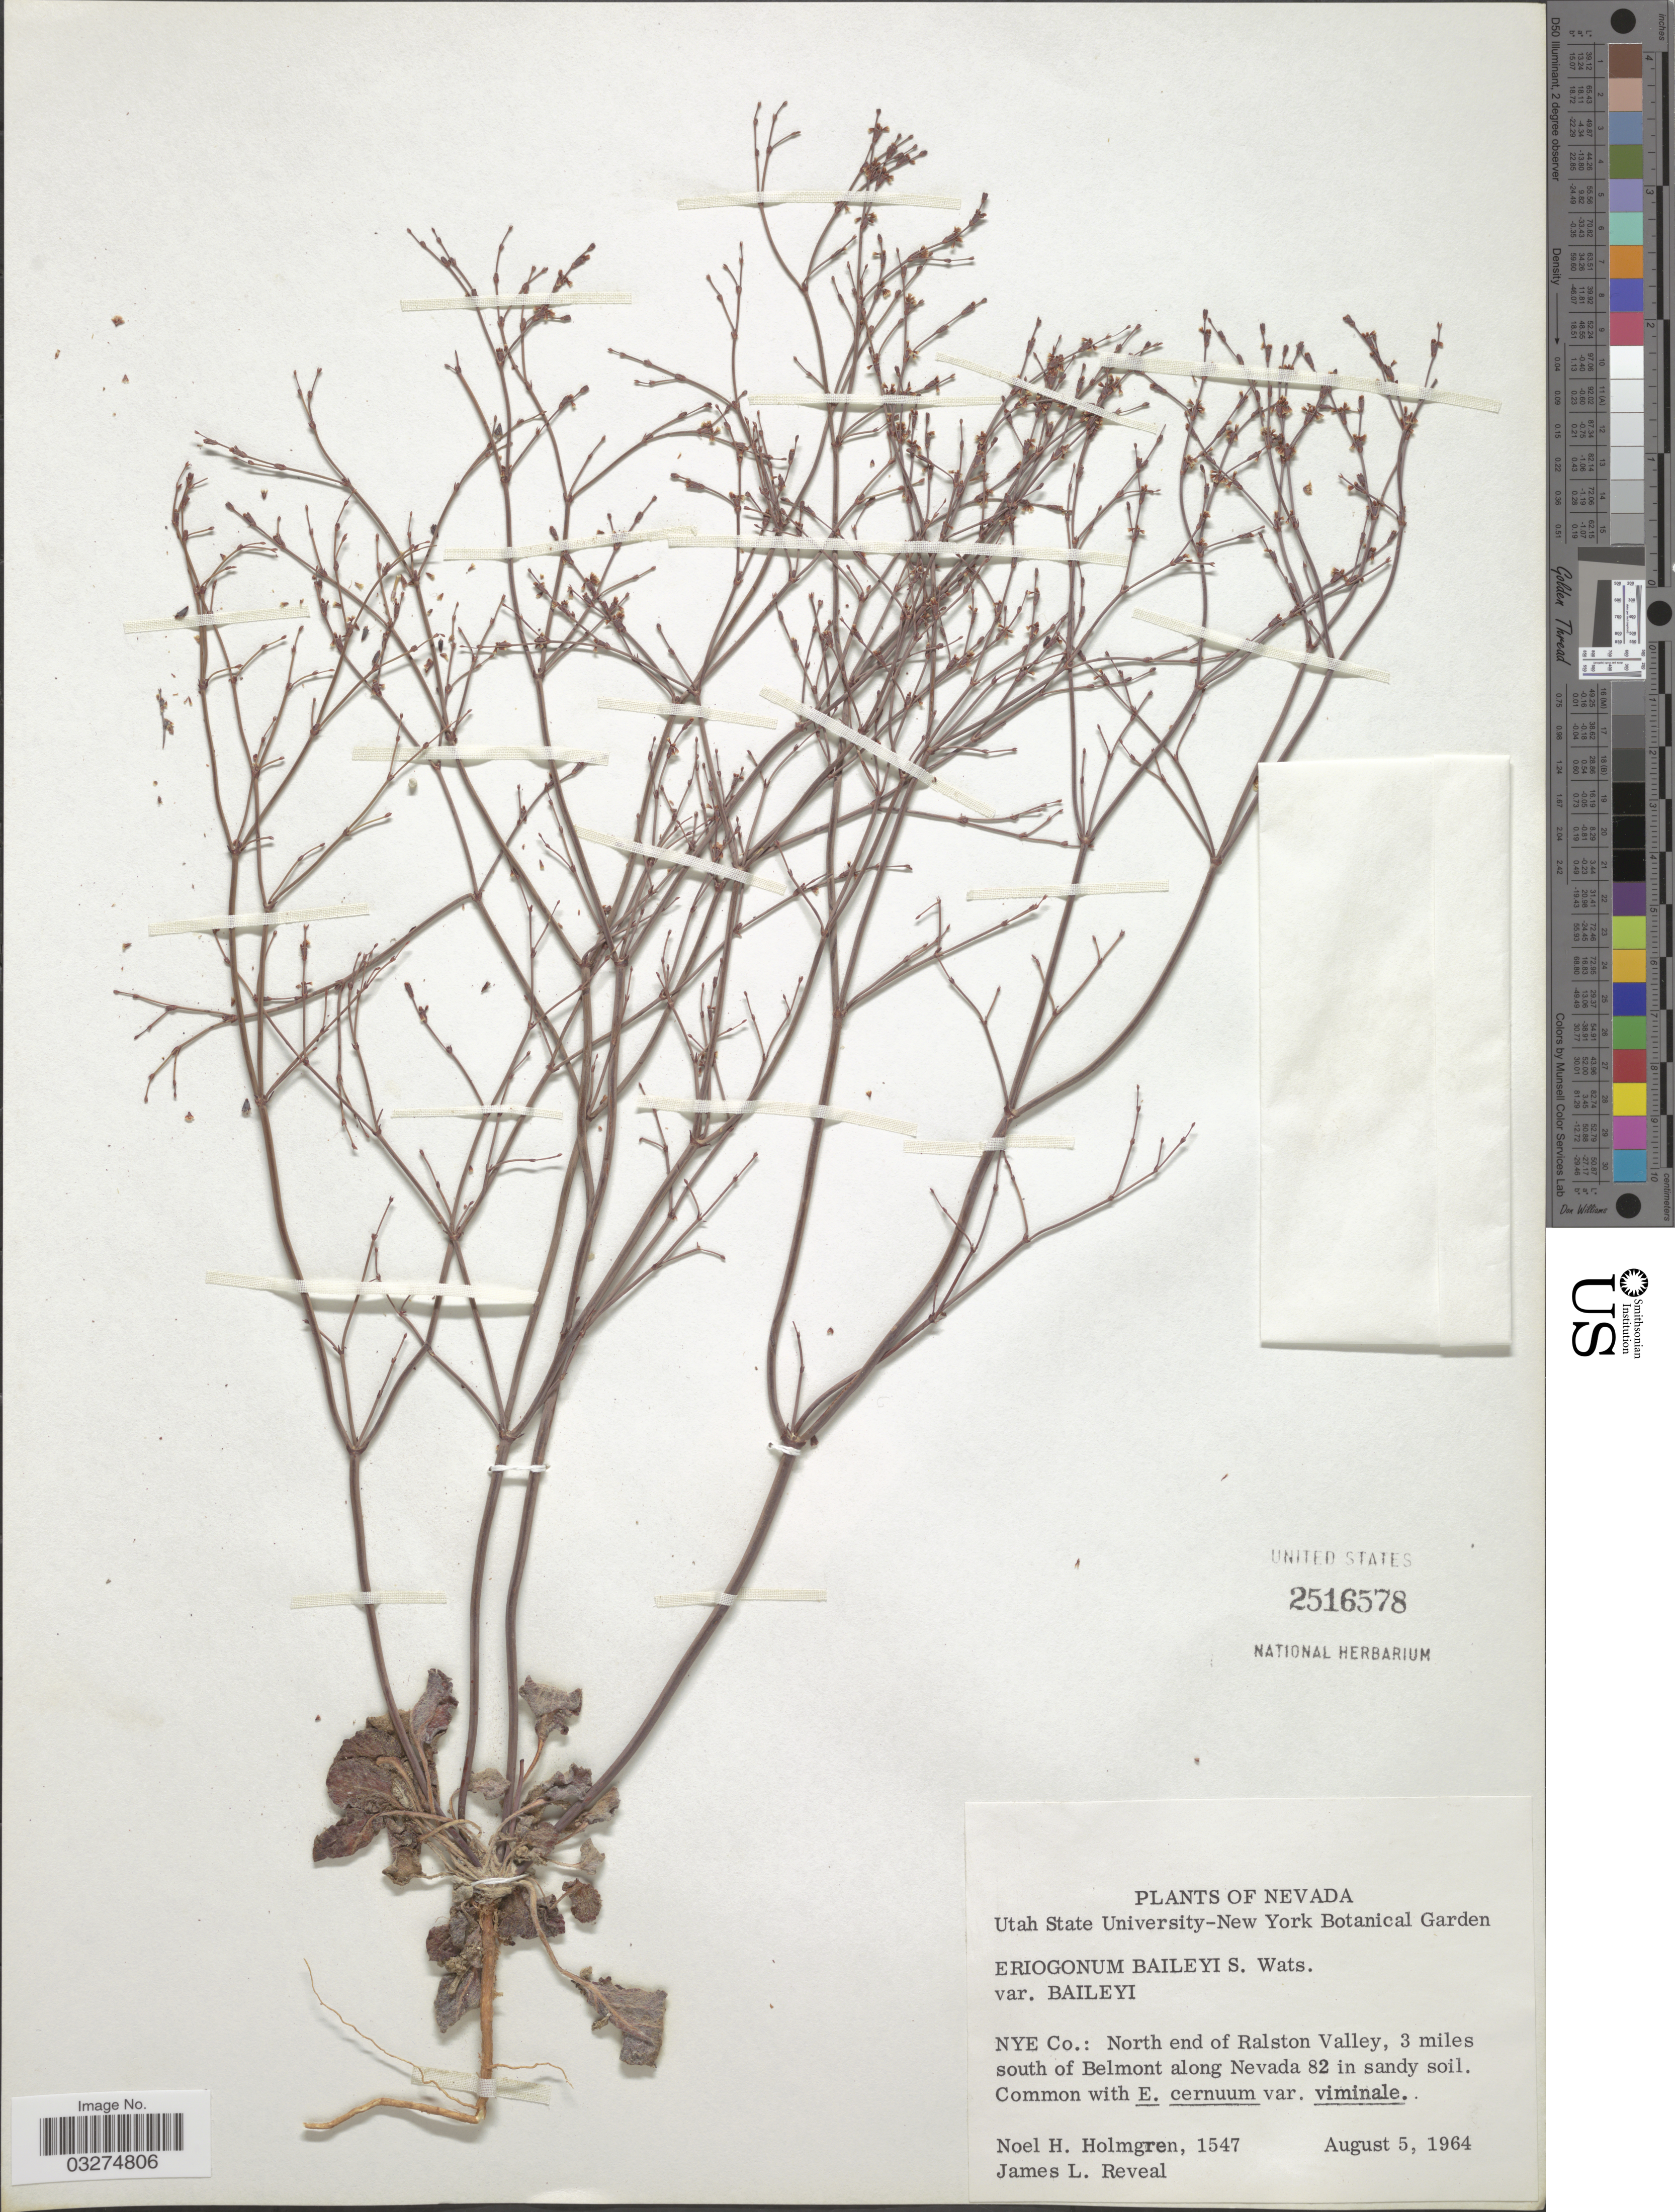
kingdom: Plantae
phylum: Tracheophyta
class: Magnoliopsida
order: Caryophyllales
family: Polygonaceae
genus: Eriogonum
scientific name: Eriogonum baileyi var. baileyi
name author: S. Watson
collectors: N. H. Holmgren & J. L. Reveal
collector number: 1547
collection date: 1964-08-05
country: United States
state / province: Nevada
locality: Nye Co.: North end of Ralston Valley, 3 miles south of Belmont along Nevada 82.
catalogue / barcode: US 2516578